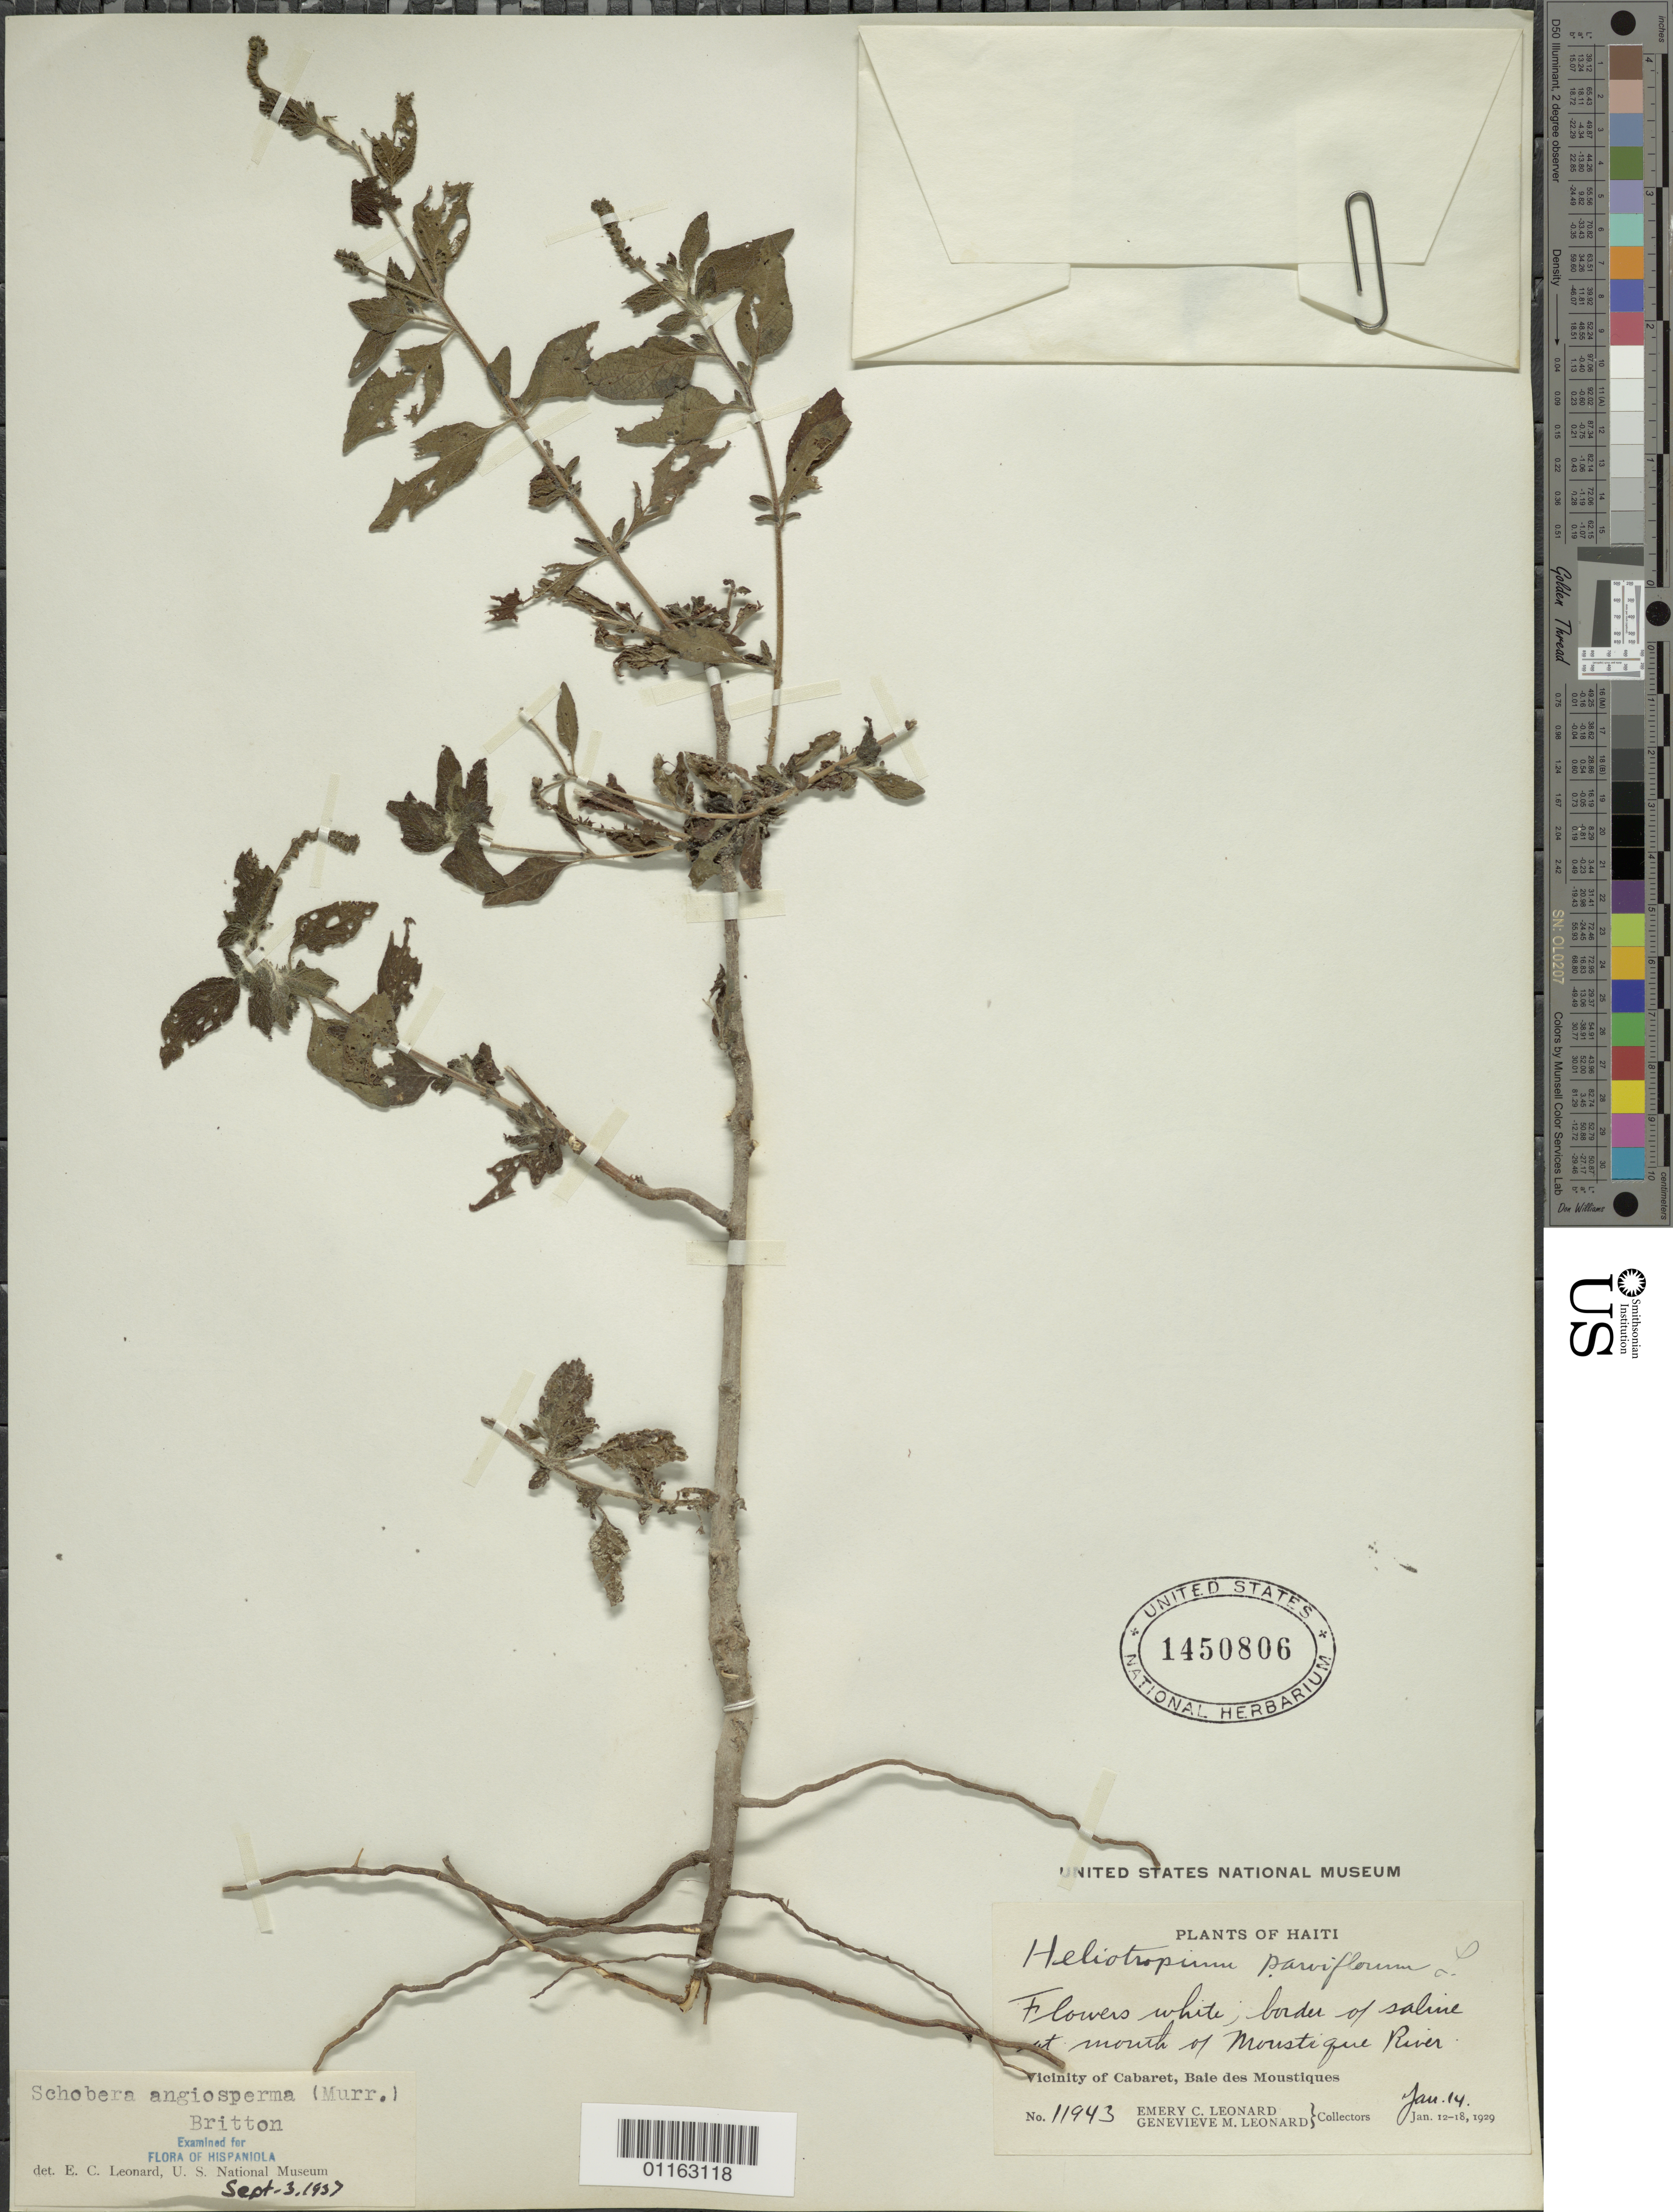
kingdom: Plantae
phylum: Tracheophyta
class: Magnoliopsida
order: Boraginales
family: Heliotropiaceae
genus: Schobera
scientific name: Schobera angiosperma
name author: (Murr.) Britton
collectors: E. C. Leonard & G. M. Leonard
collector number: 11943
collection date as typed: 14 Jan 1929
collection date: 1929-01-14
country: Haiti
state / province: Nord-Óuest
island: Hispaniola I.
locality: Vicinity of Cabaret, Baie des Moustique; border of saline at mouth of Moustique River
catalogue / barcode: US 1450806